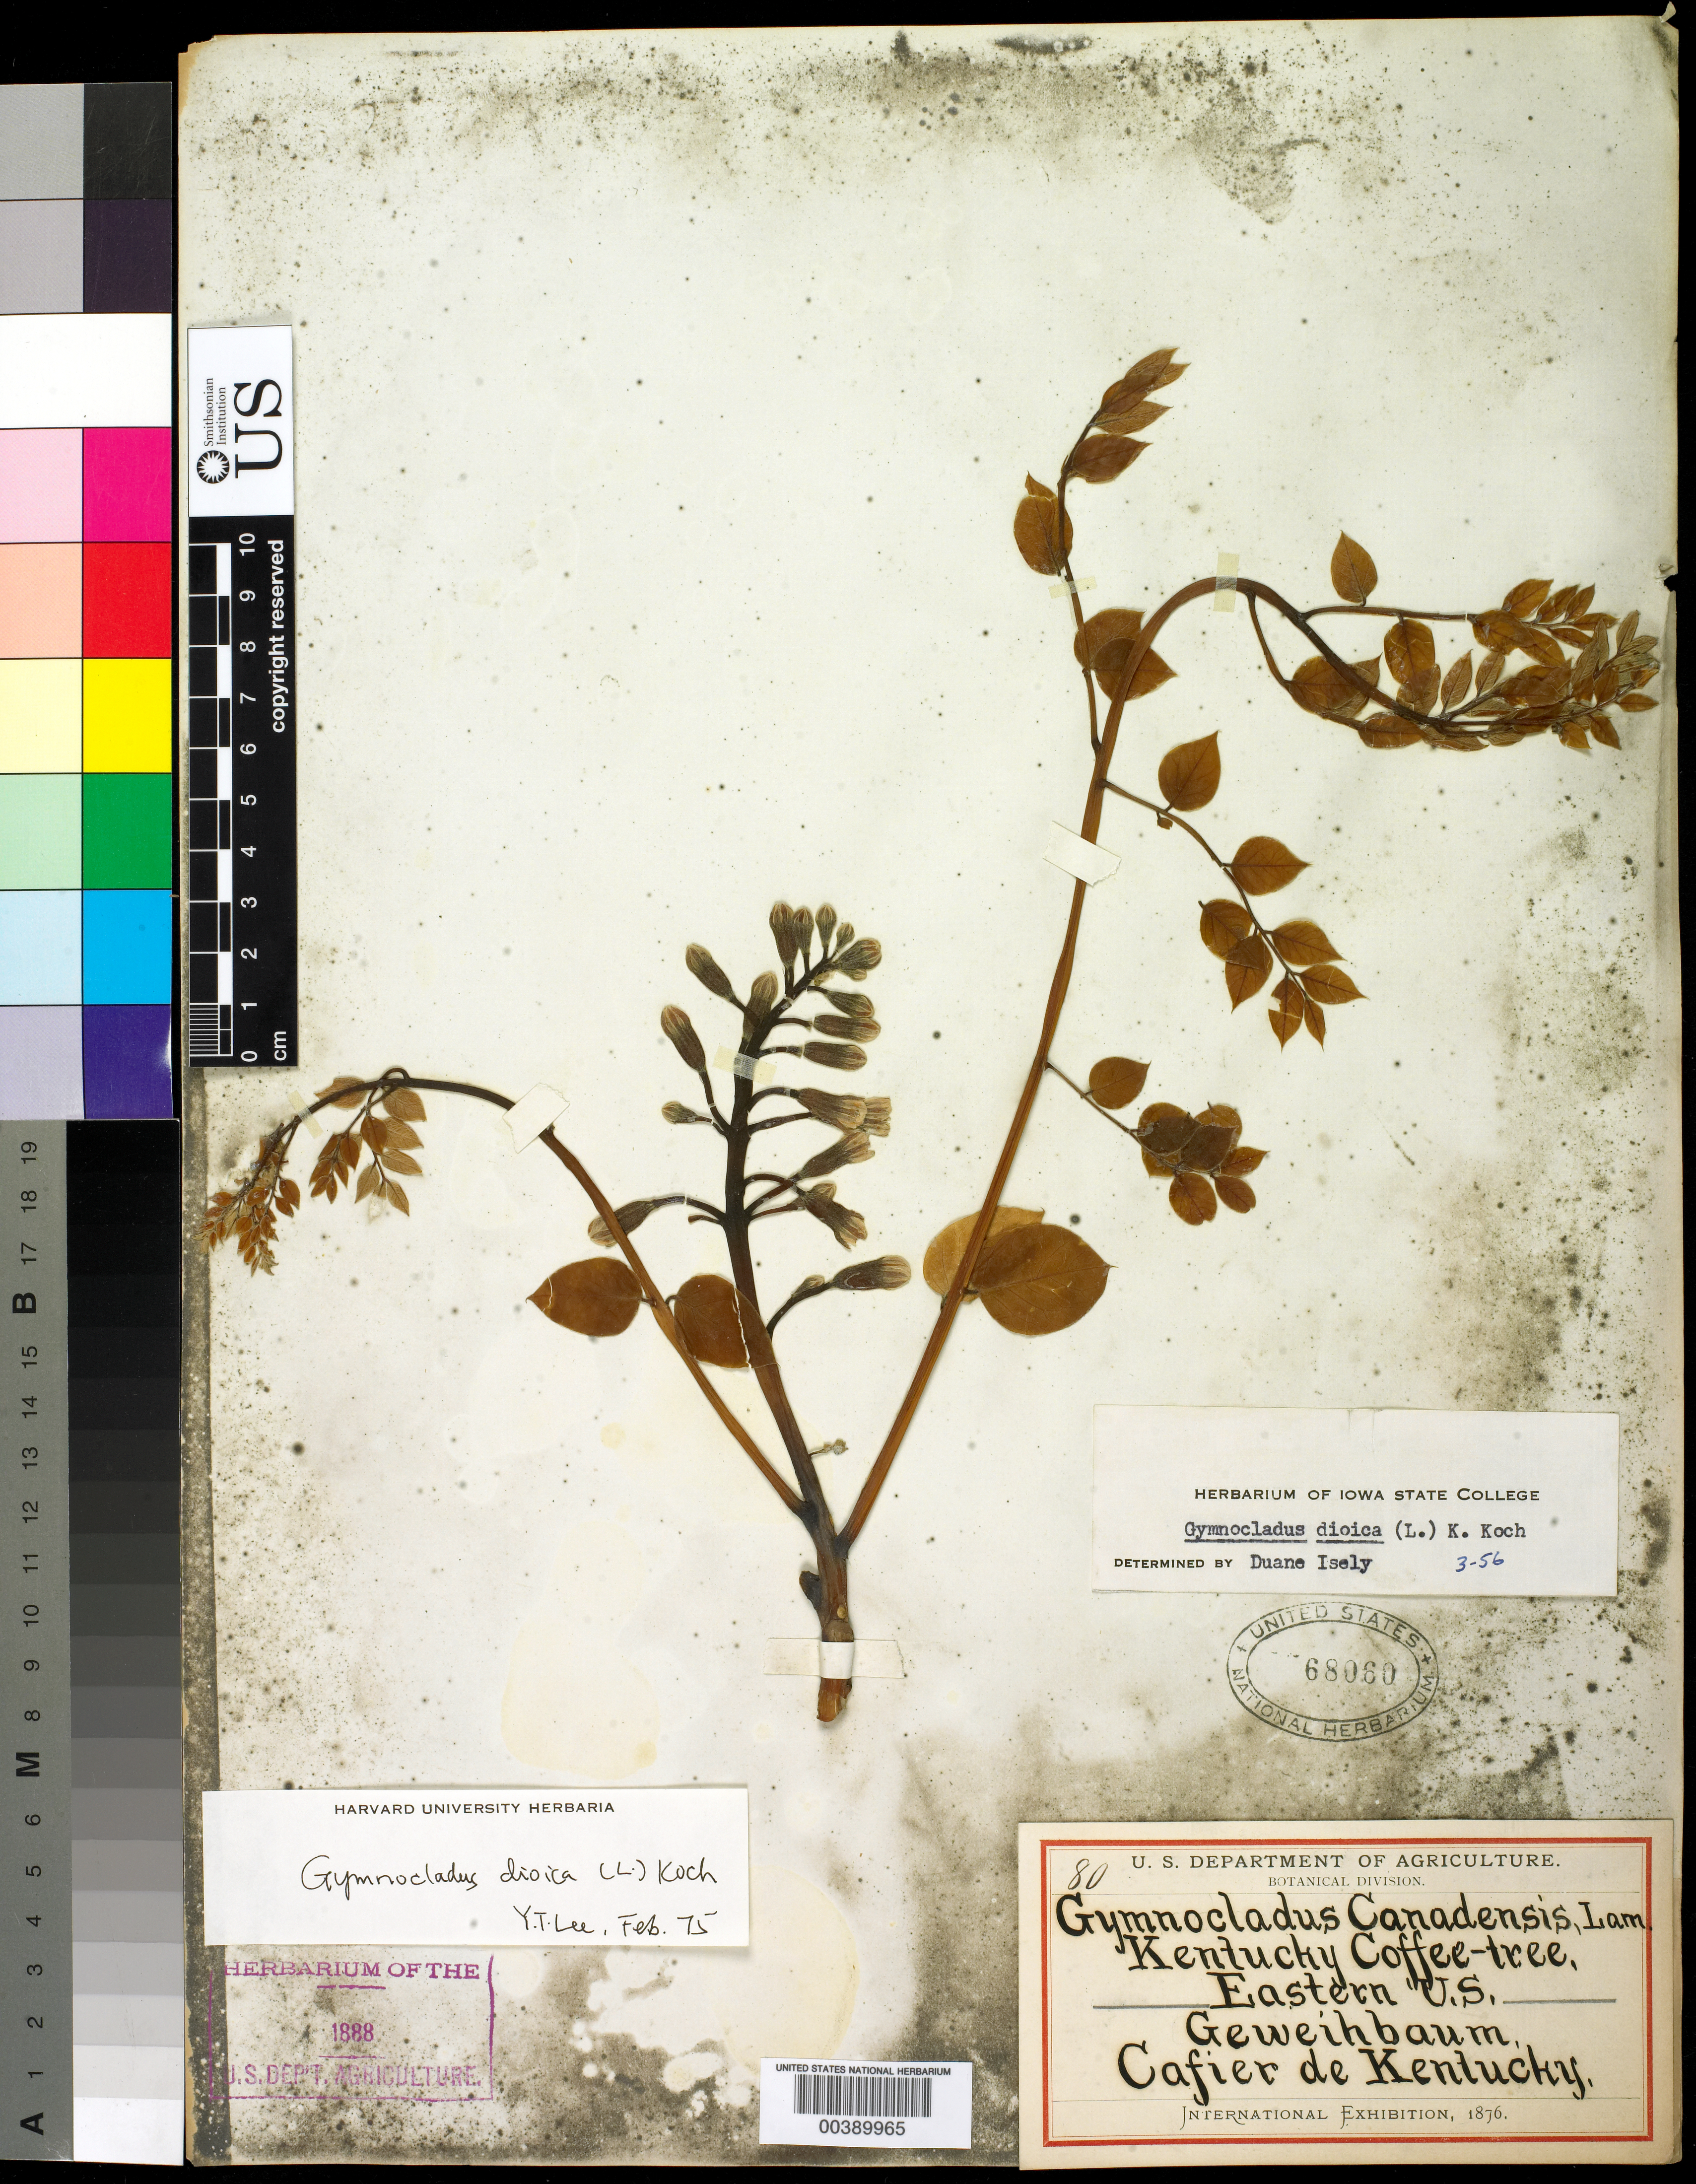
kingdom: Plantae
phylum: Tracheophyta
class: Magnoliopsida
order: Fabales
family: Fabaceae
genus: Gymnocladus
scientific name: Gymnocladus dioicus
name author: (L.) K. Koch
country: United States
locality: Eastern usa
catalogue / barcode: US 68060